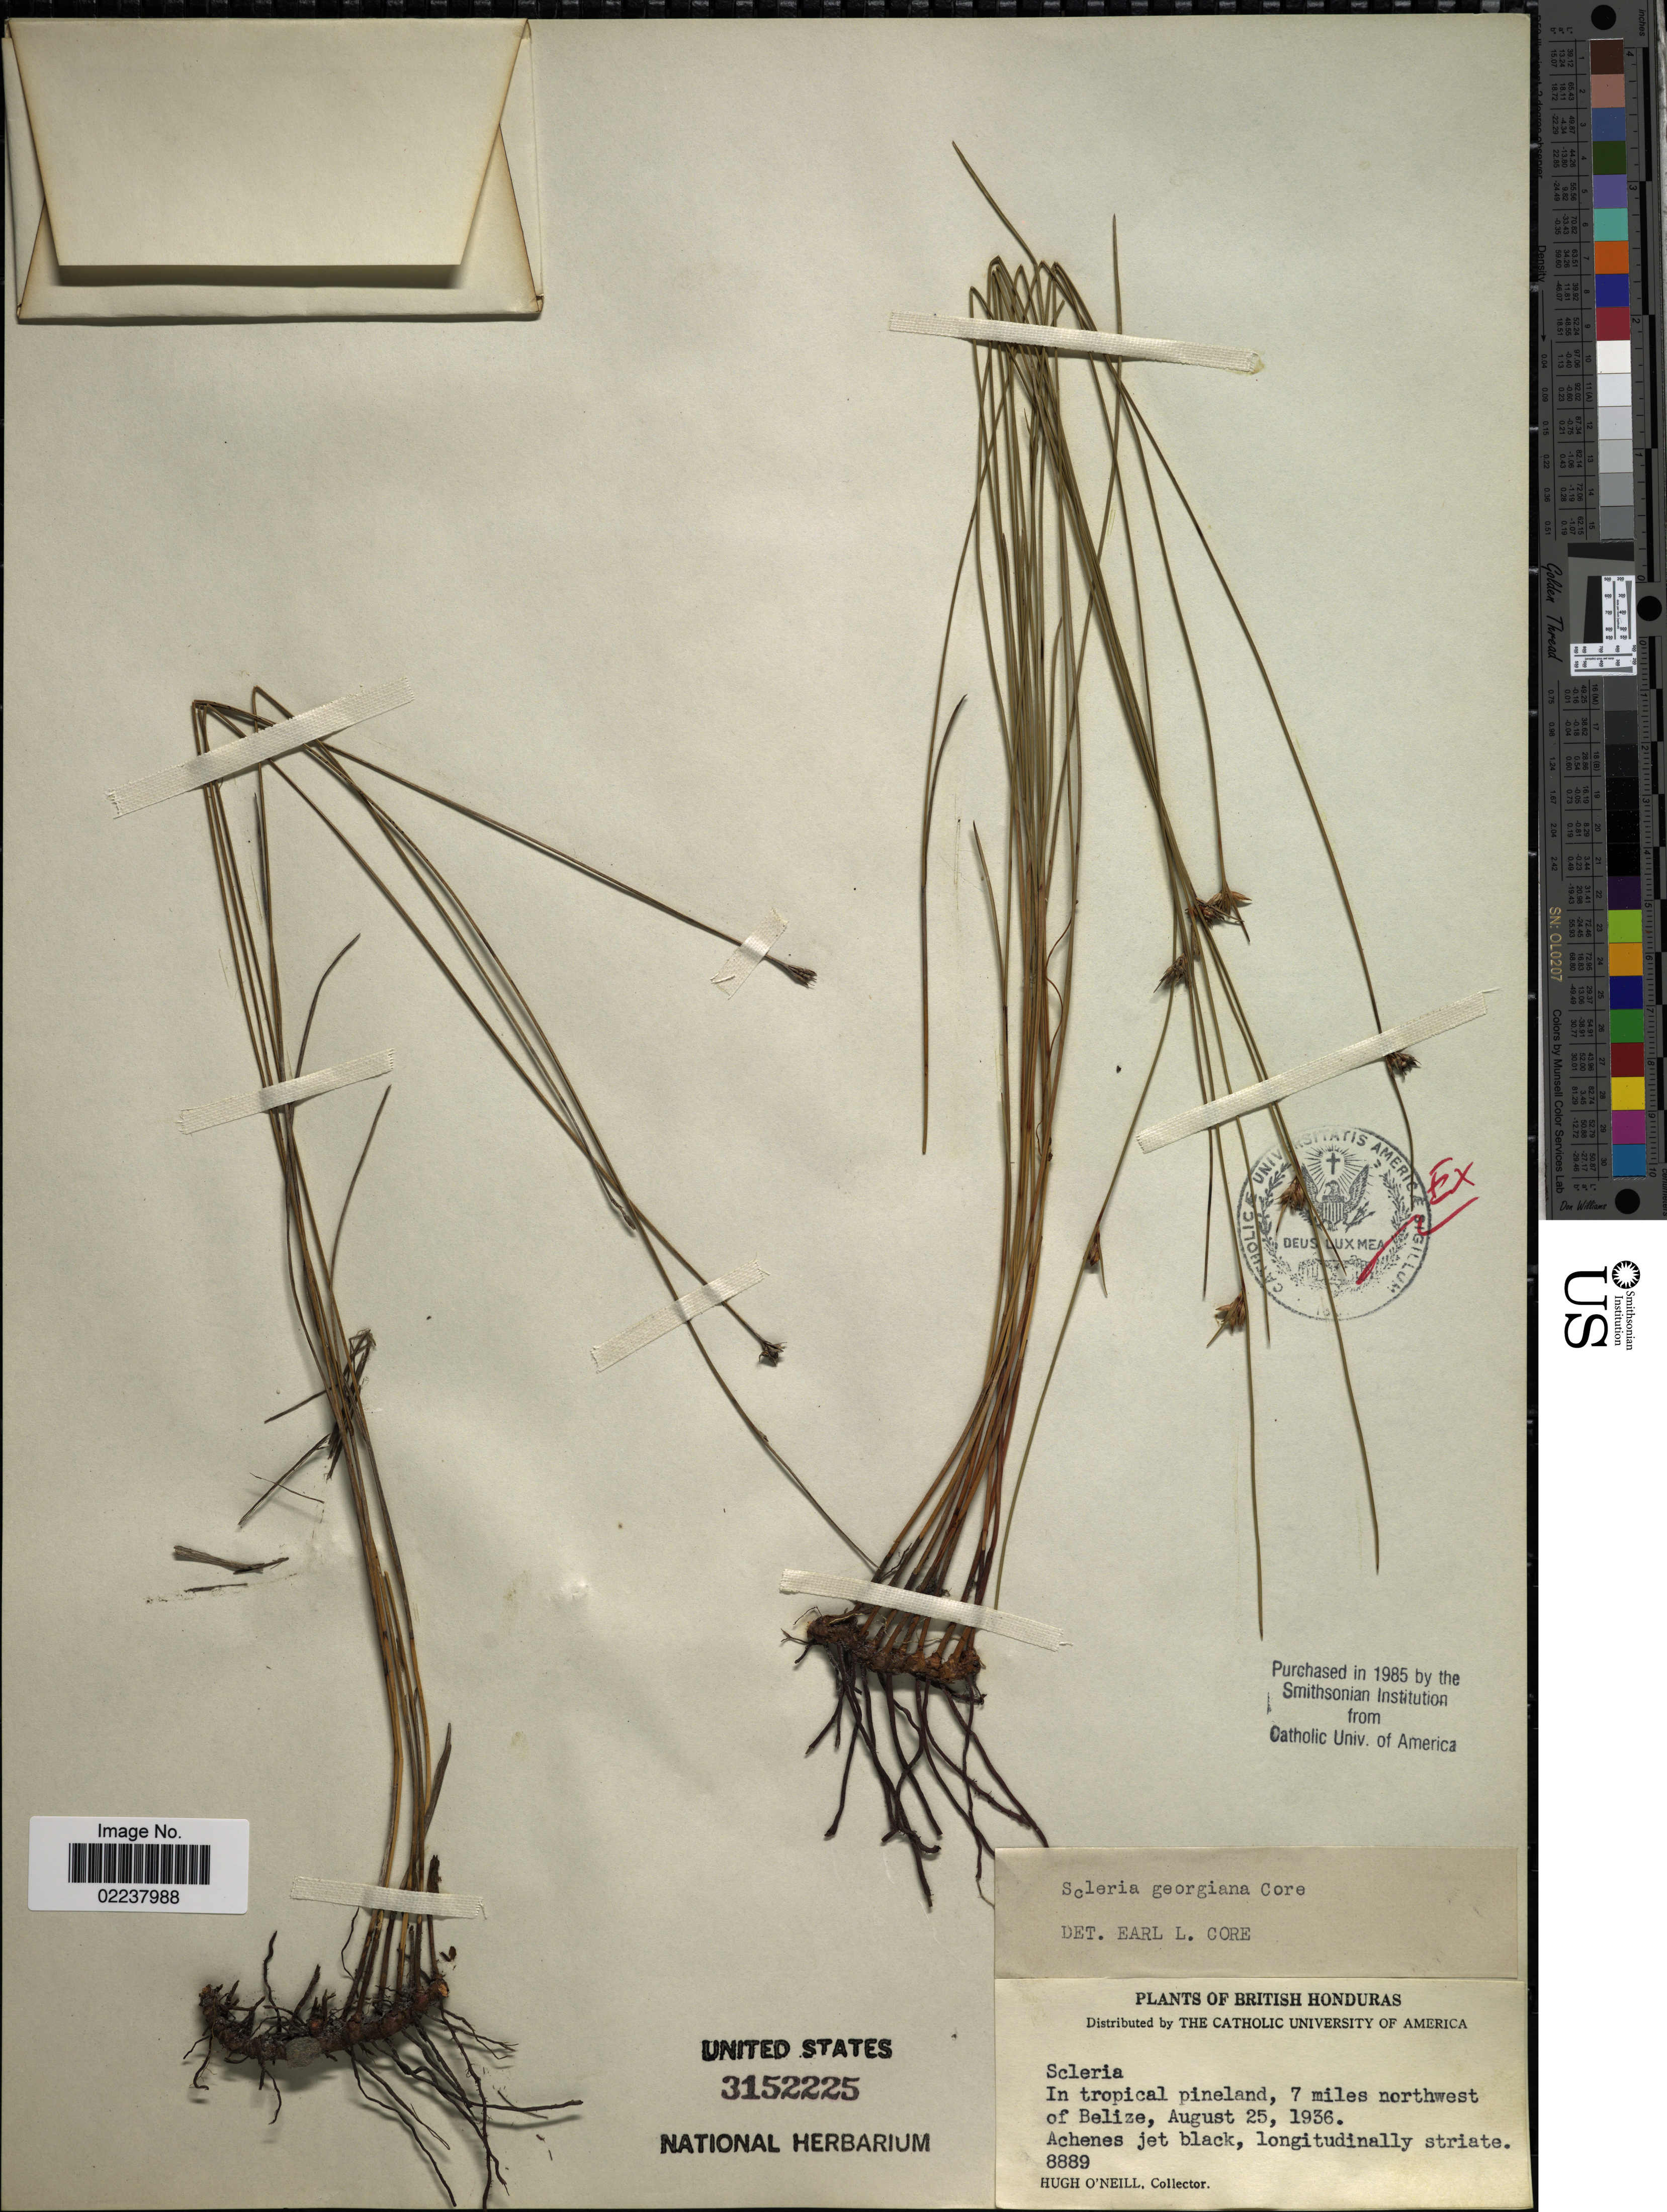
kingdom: Plantae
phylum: Tracheophyta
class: Liliopsida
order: Poales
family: Cyperaceae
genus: Scleria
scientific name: Scleria georgiana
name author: Core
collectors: H. O'Neill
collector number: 8889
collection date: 1936-08-25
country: Belize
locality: British Honduras, In tropical pineland, 7 miles northwest of Belize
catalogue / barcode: US 3152225